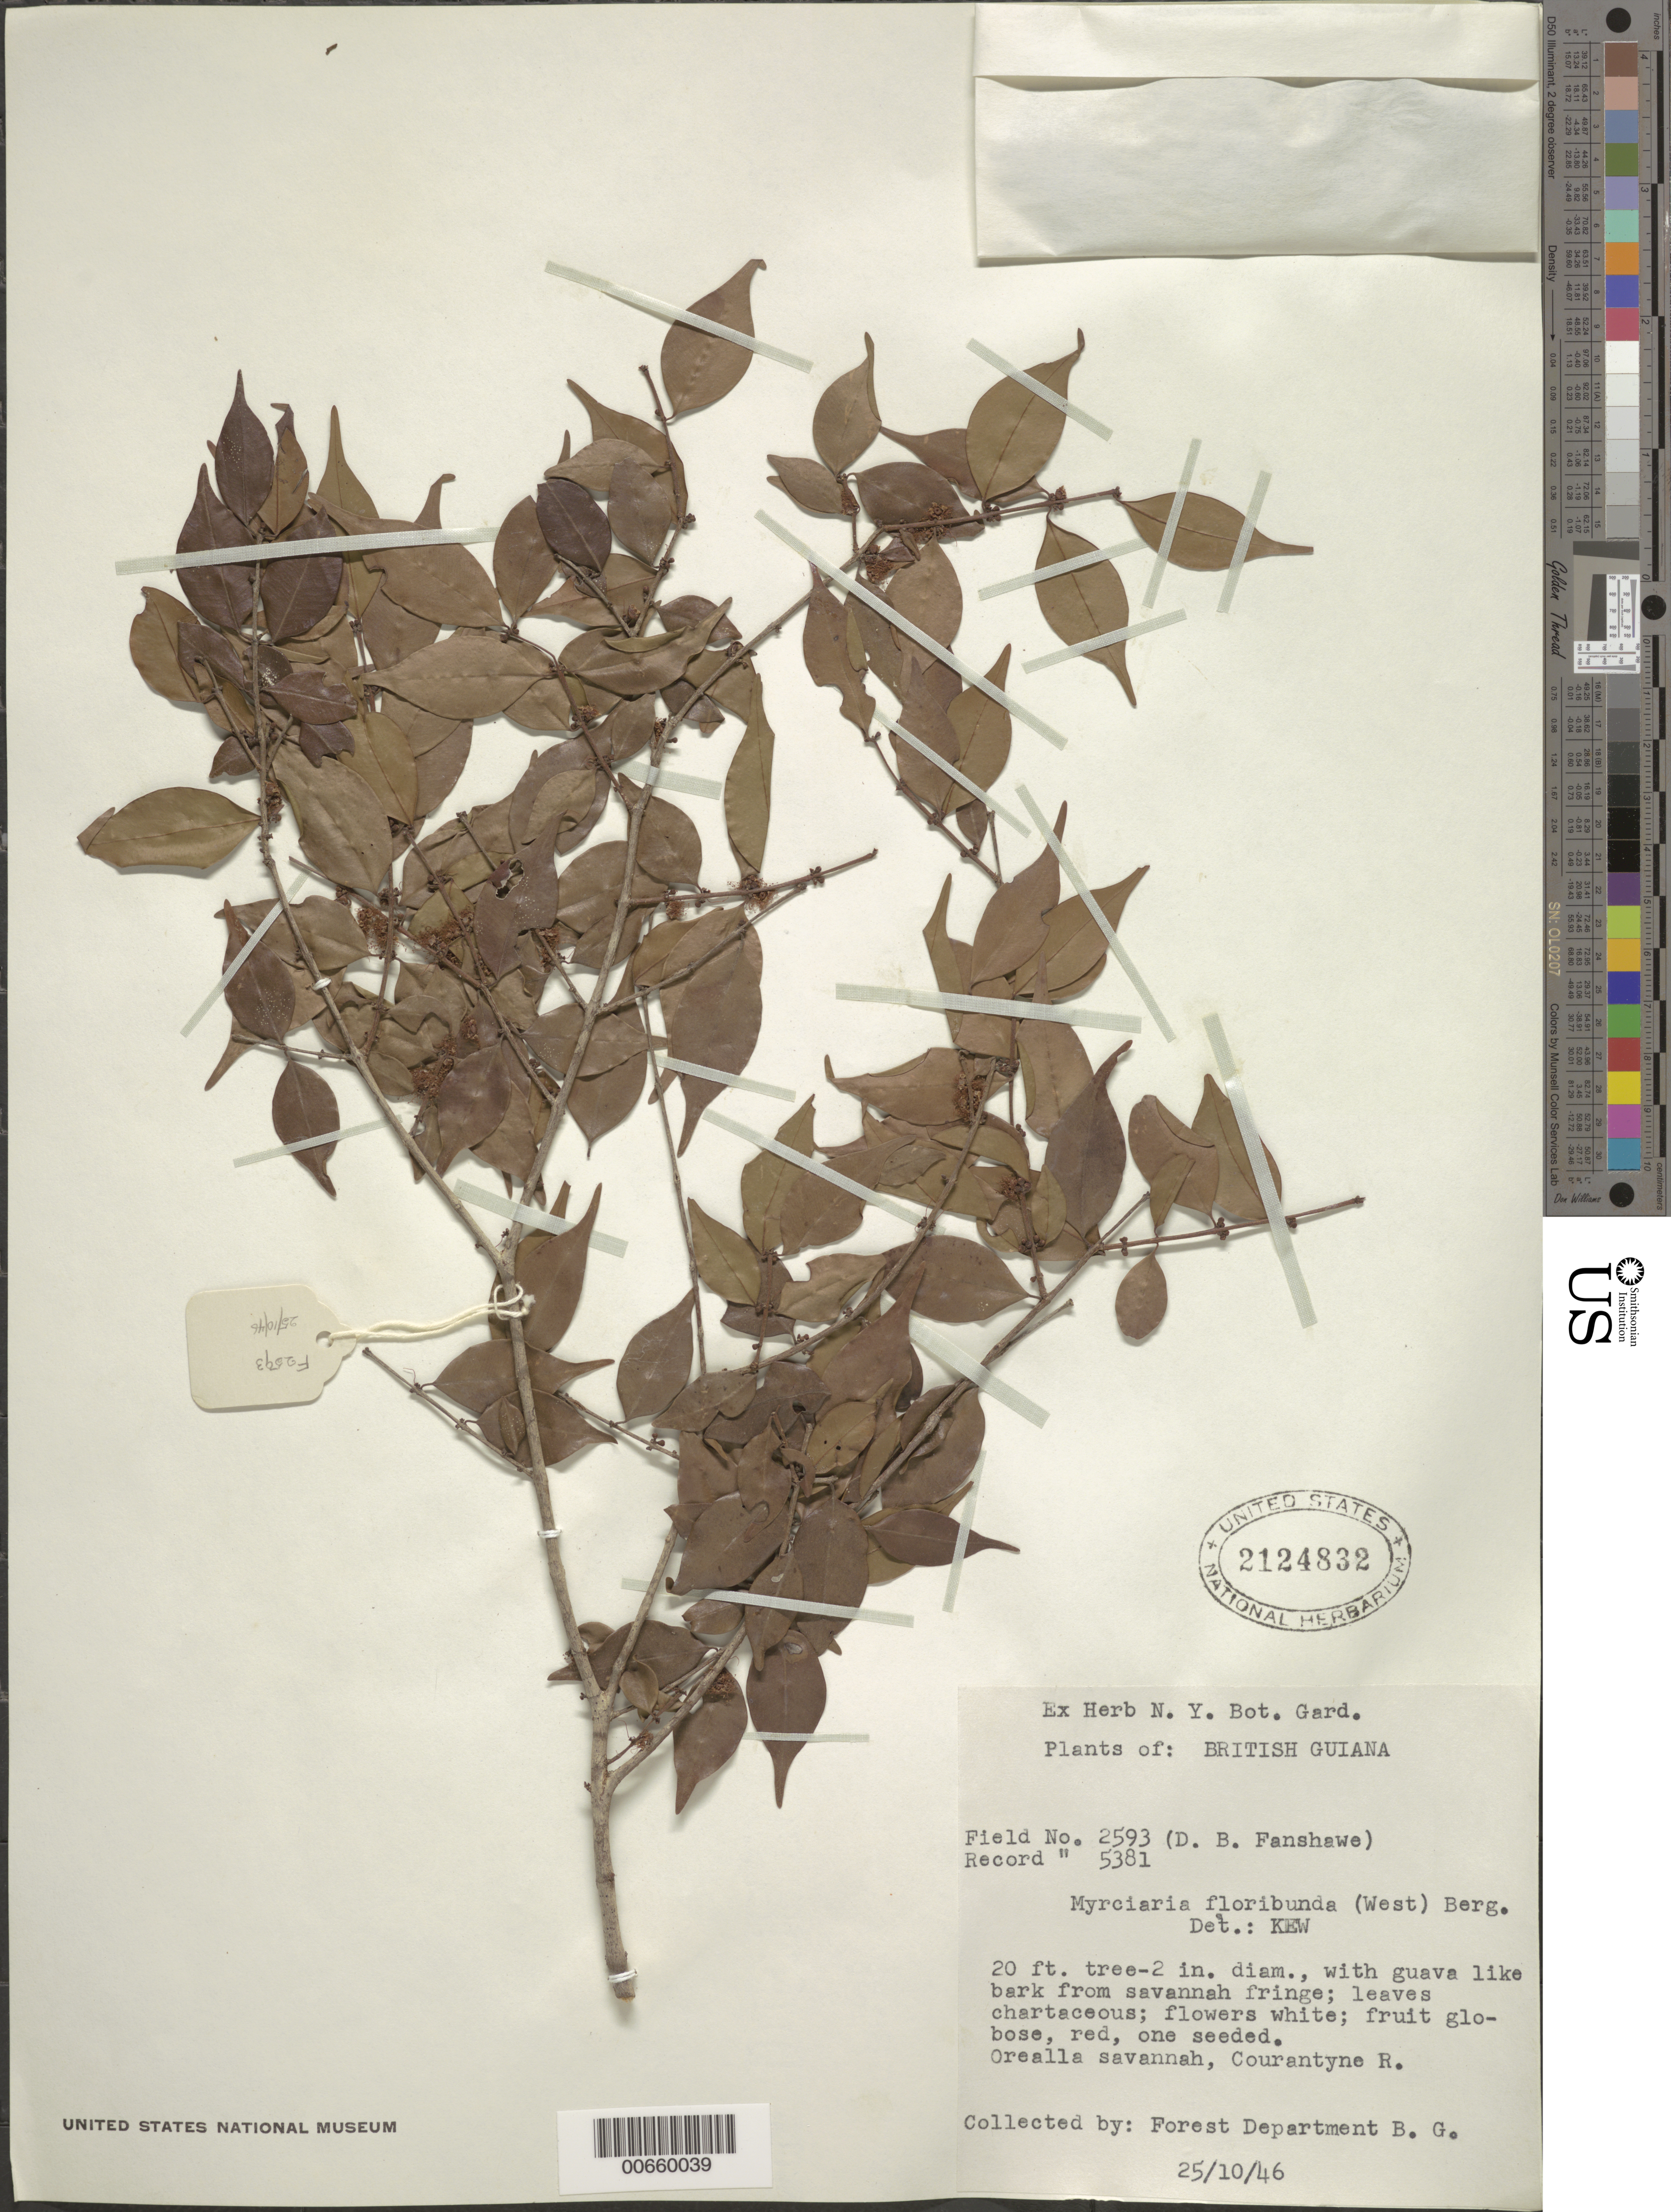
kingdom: Plantae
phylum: Tracheophyta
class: Magnoliopsida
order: Myrtales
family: Myrtaceae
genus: Myrciaria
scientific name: Myrciaria floribunda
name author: (H. West ex Willd.) O. Berg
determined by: Kew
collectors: Forest Dept. B. G. & British Guiana Forestry Dept.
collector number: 5381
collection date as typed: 25-Oct-46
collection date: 1946-10-25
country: Guyana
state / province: E. Berbice-Corentyne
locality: Orealla Savanna, Courantyne R.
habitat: Savanna fringe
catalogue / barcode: US 2124832